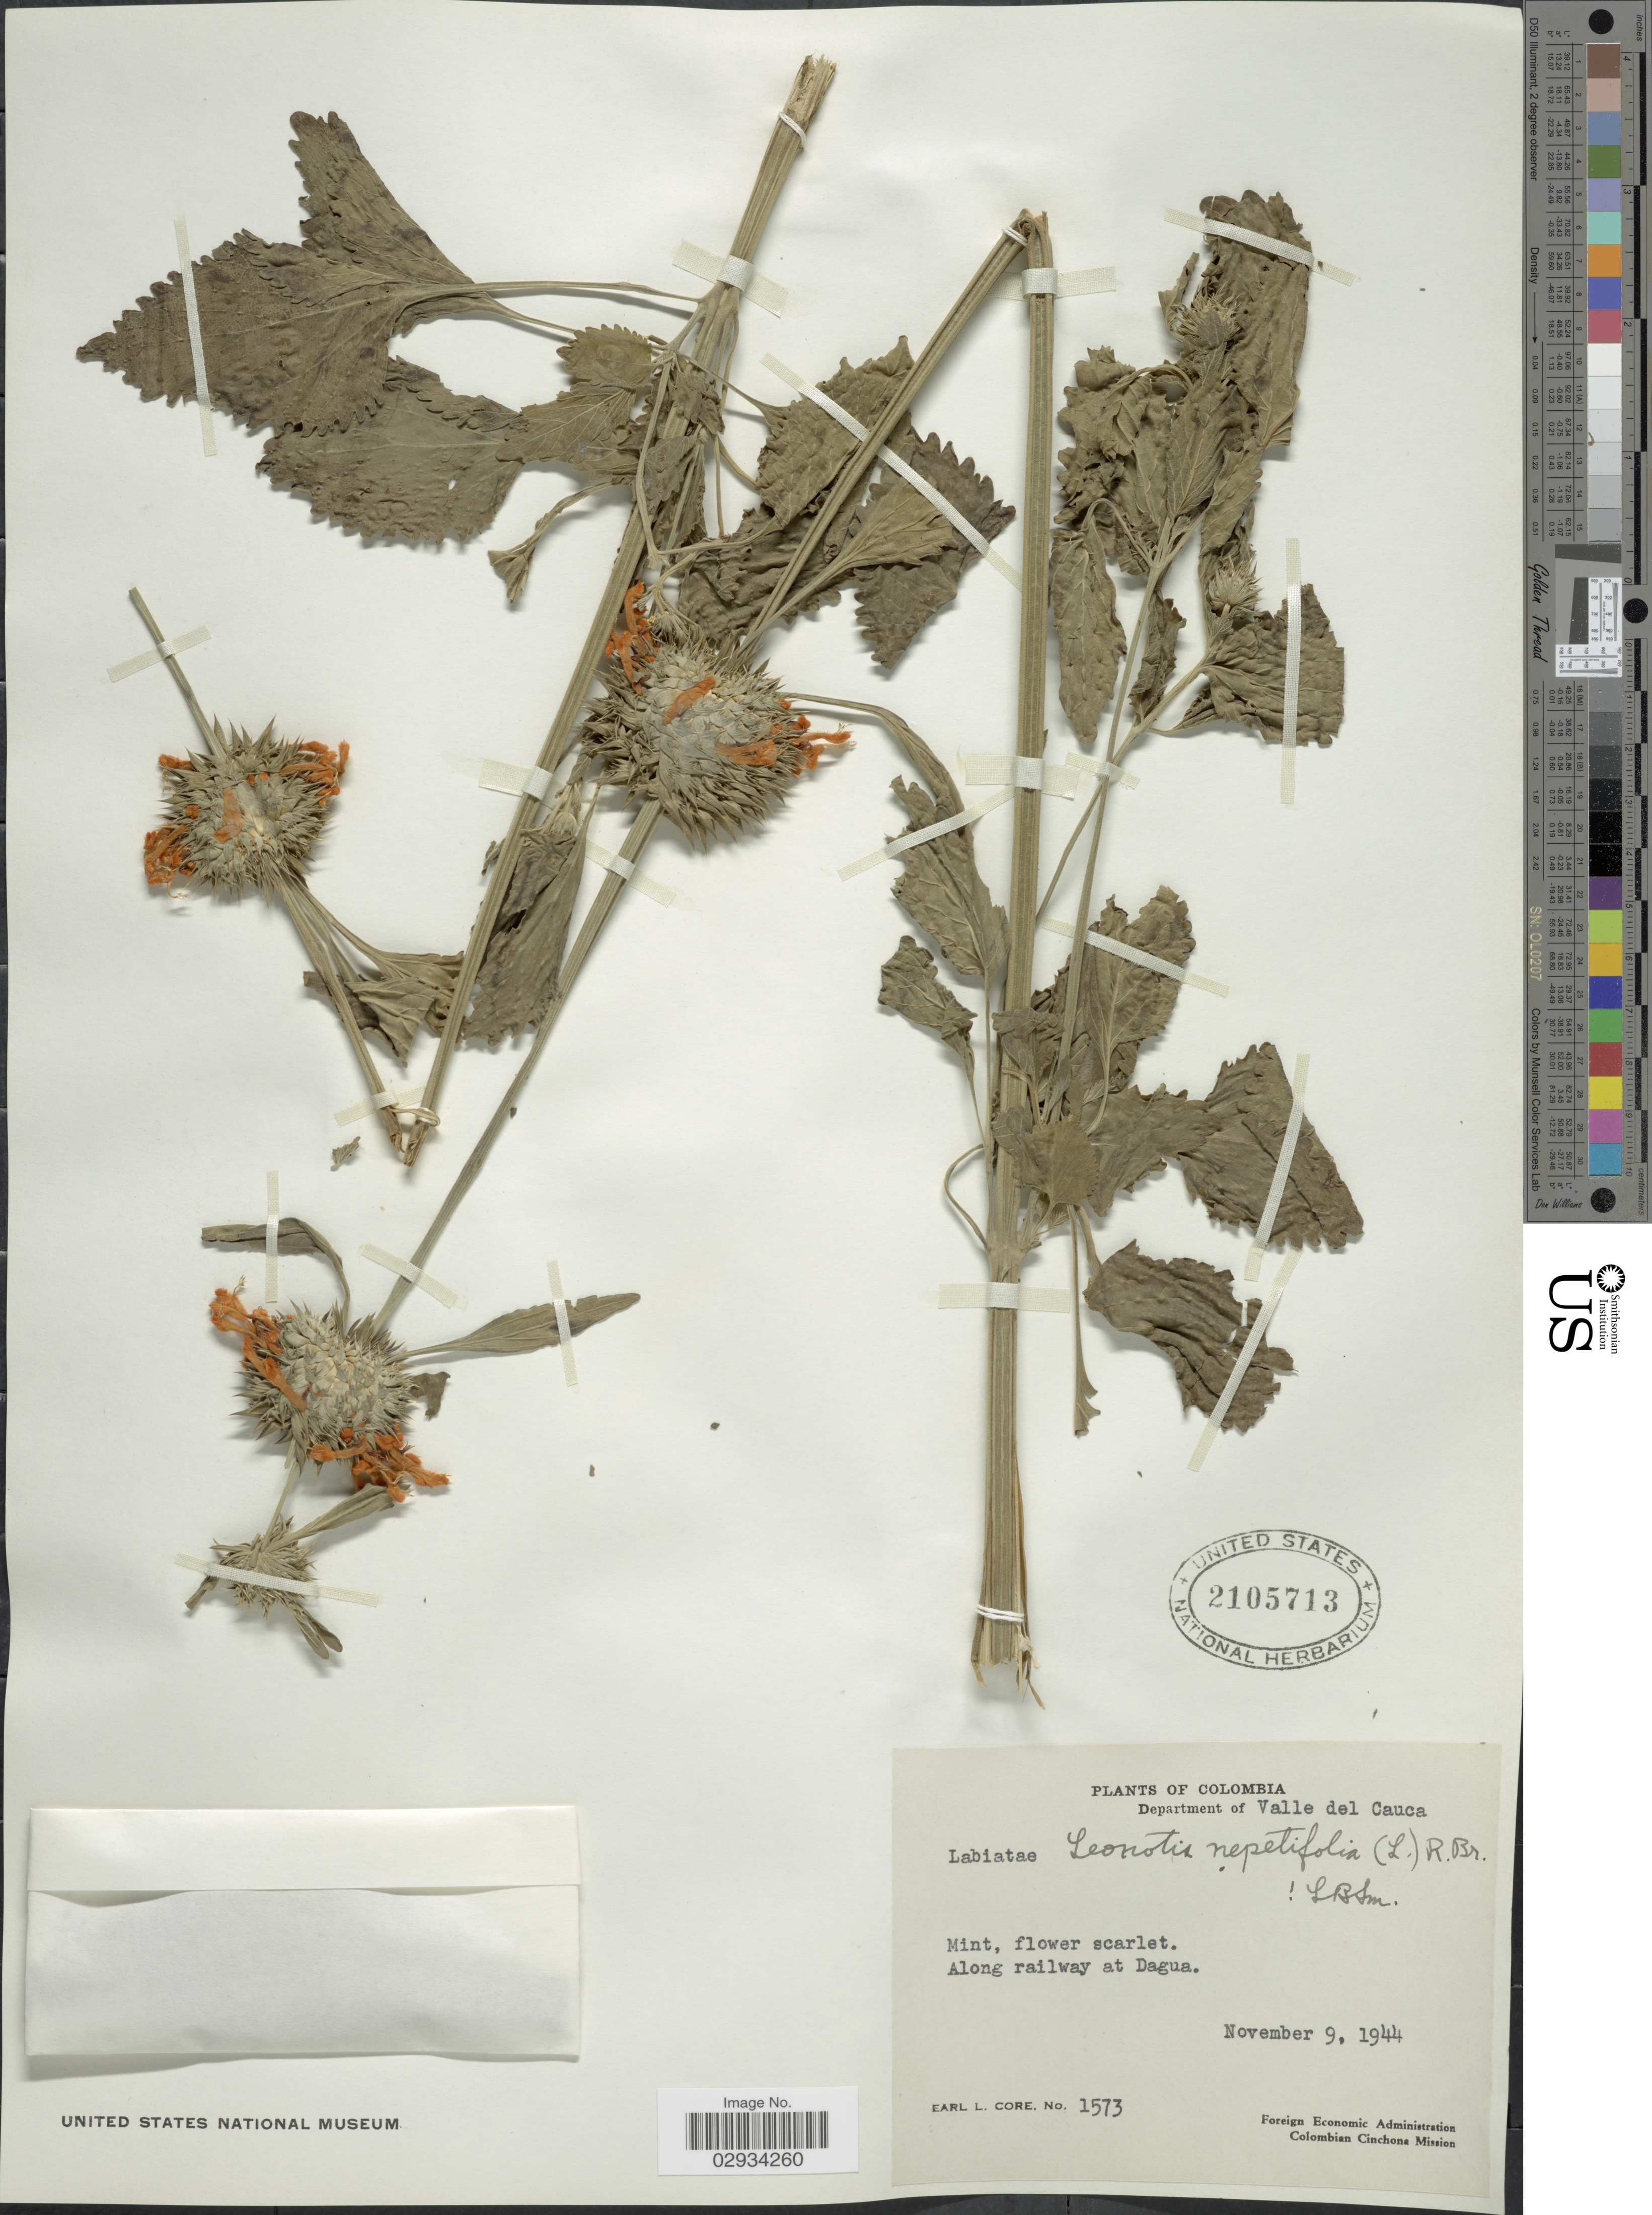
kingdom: Plantae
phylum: Tracheophyta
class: Magnoliopsida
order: Lamiales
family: Lamiaceae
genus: Leonotis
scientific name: Leonotis nepetifolia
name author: (L.) R. Br.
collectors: E. L. Core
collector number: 1573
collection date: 1944-11-09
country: Colombia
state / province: Valle del Cauca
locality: Department of Valle del Cauca. Along railway at Dagua.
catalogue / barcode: US 2105713